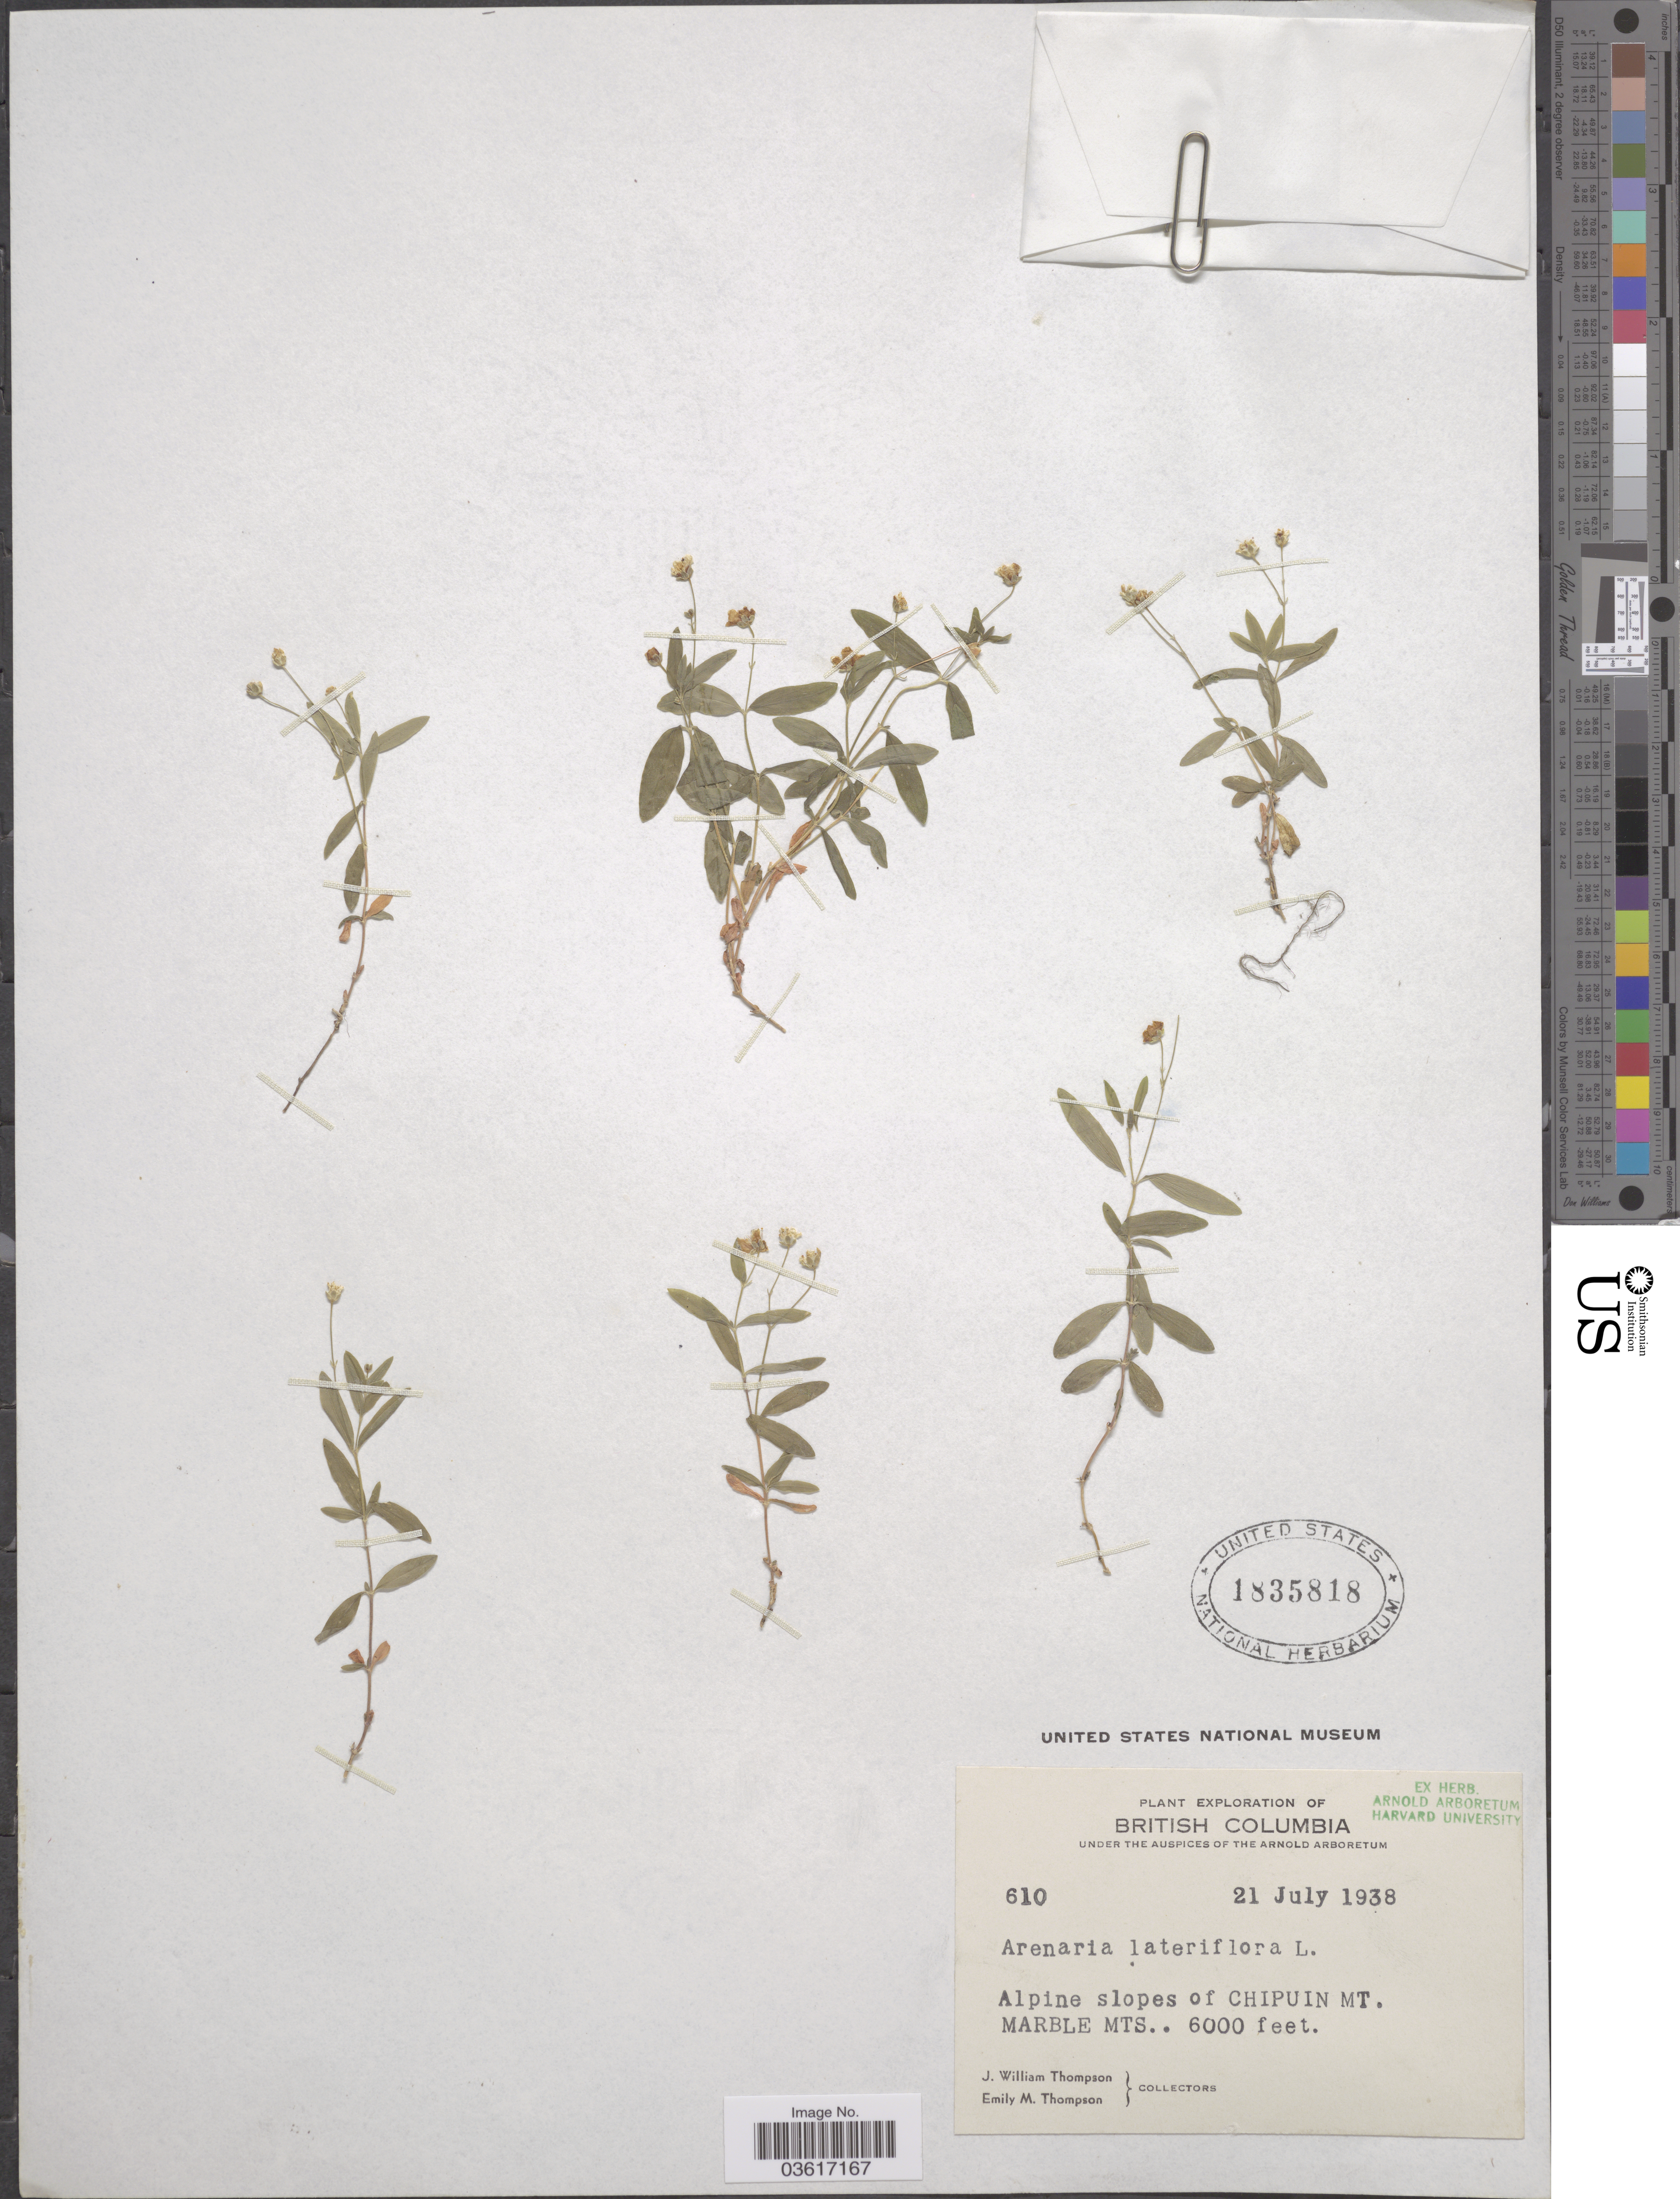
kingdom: Plantae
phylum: Tracheophyta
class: Magnoliopsida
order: Caryophyllales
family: Caryophyllaceae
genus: Moehringia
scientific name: Moehringia lateriflora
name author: (L.) Fenzl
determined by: Strong, Mark T., (BOT), Smithsonian Institution - National Museum of Natural History (UNITED STATES)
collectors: J. W. Thompson & E. M. Thompson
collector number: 610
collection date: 1938-07-21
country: Canada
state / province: British Columbia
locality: Alpine slopes of Chipuin Mt. Marble Mts.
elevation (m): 1829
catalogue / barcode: US 1835818